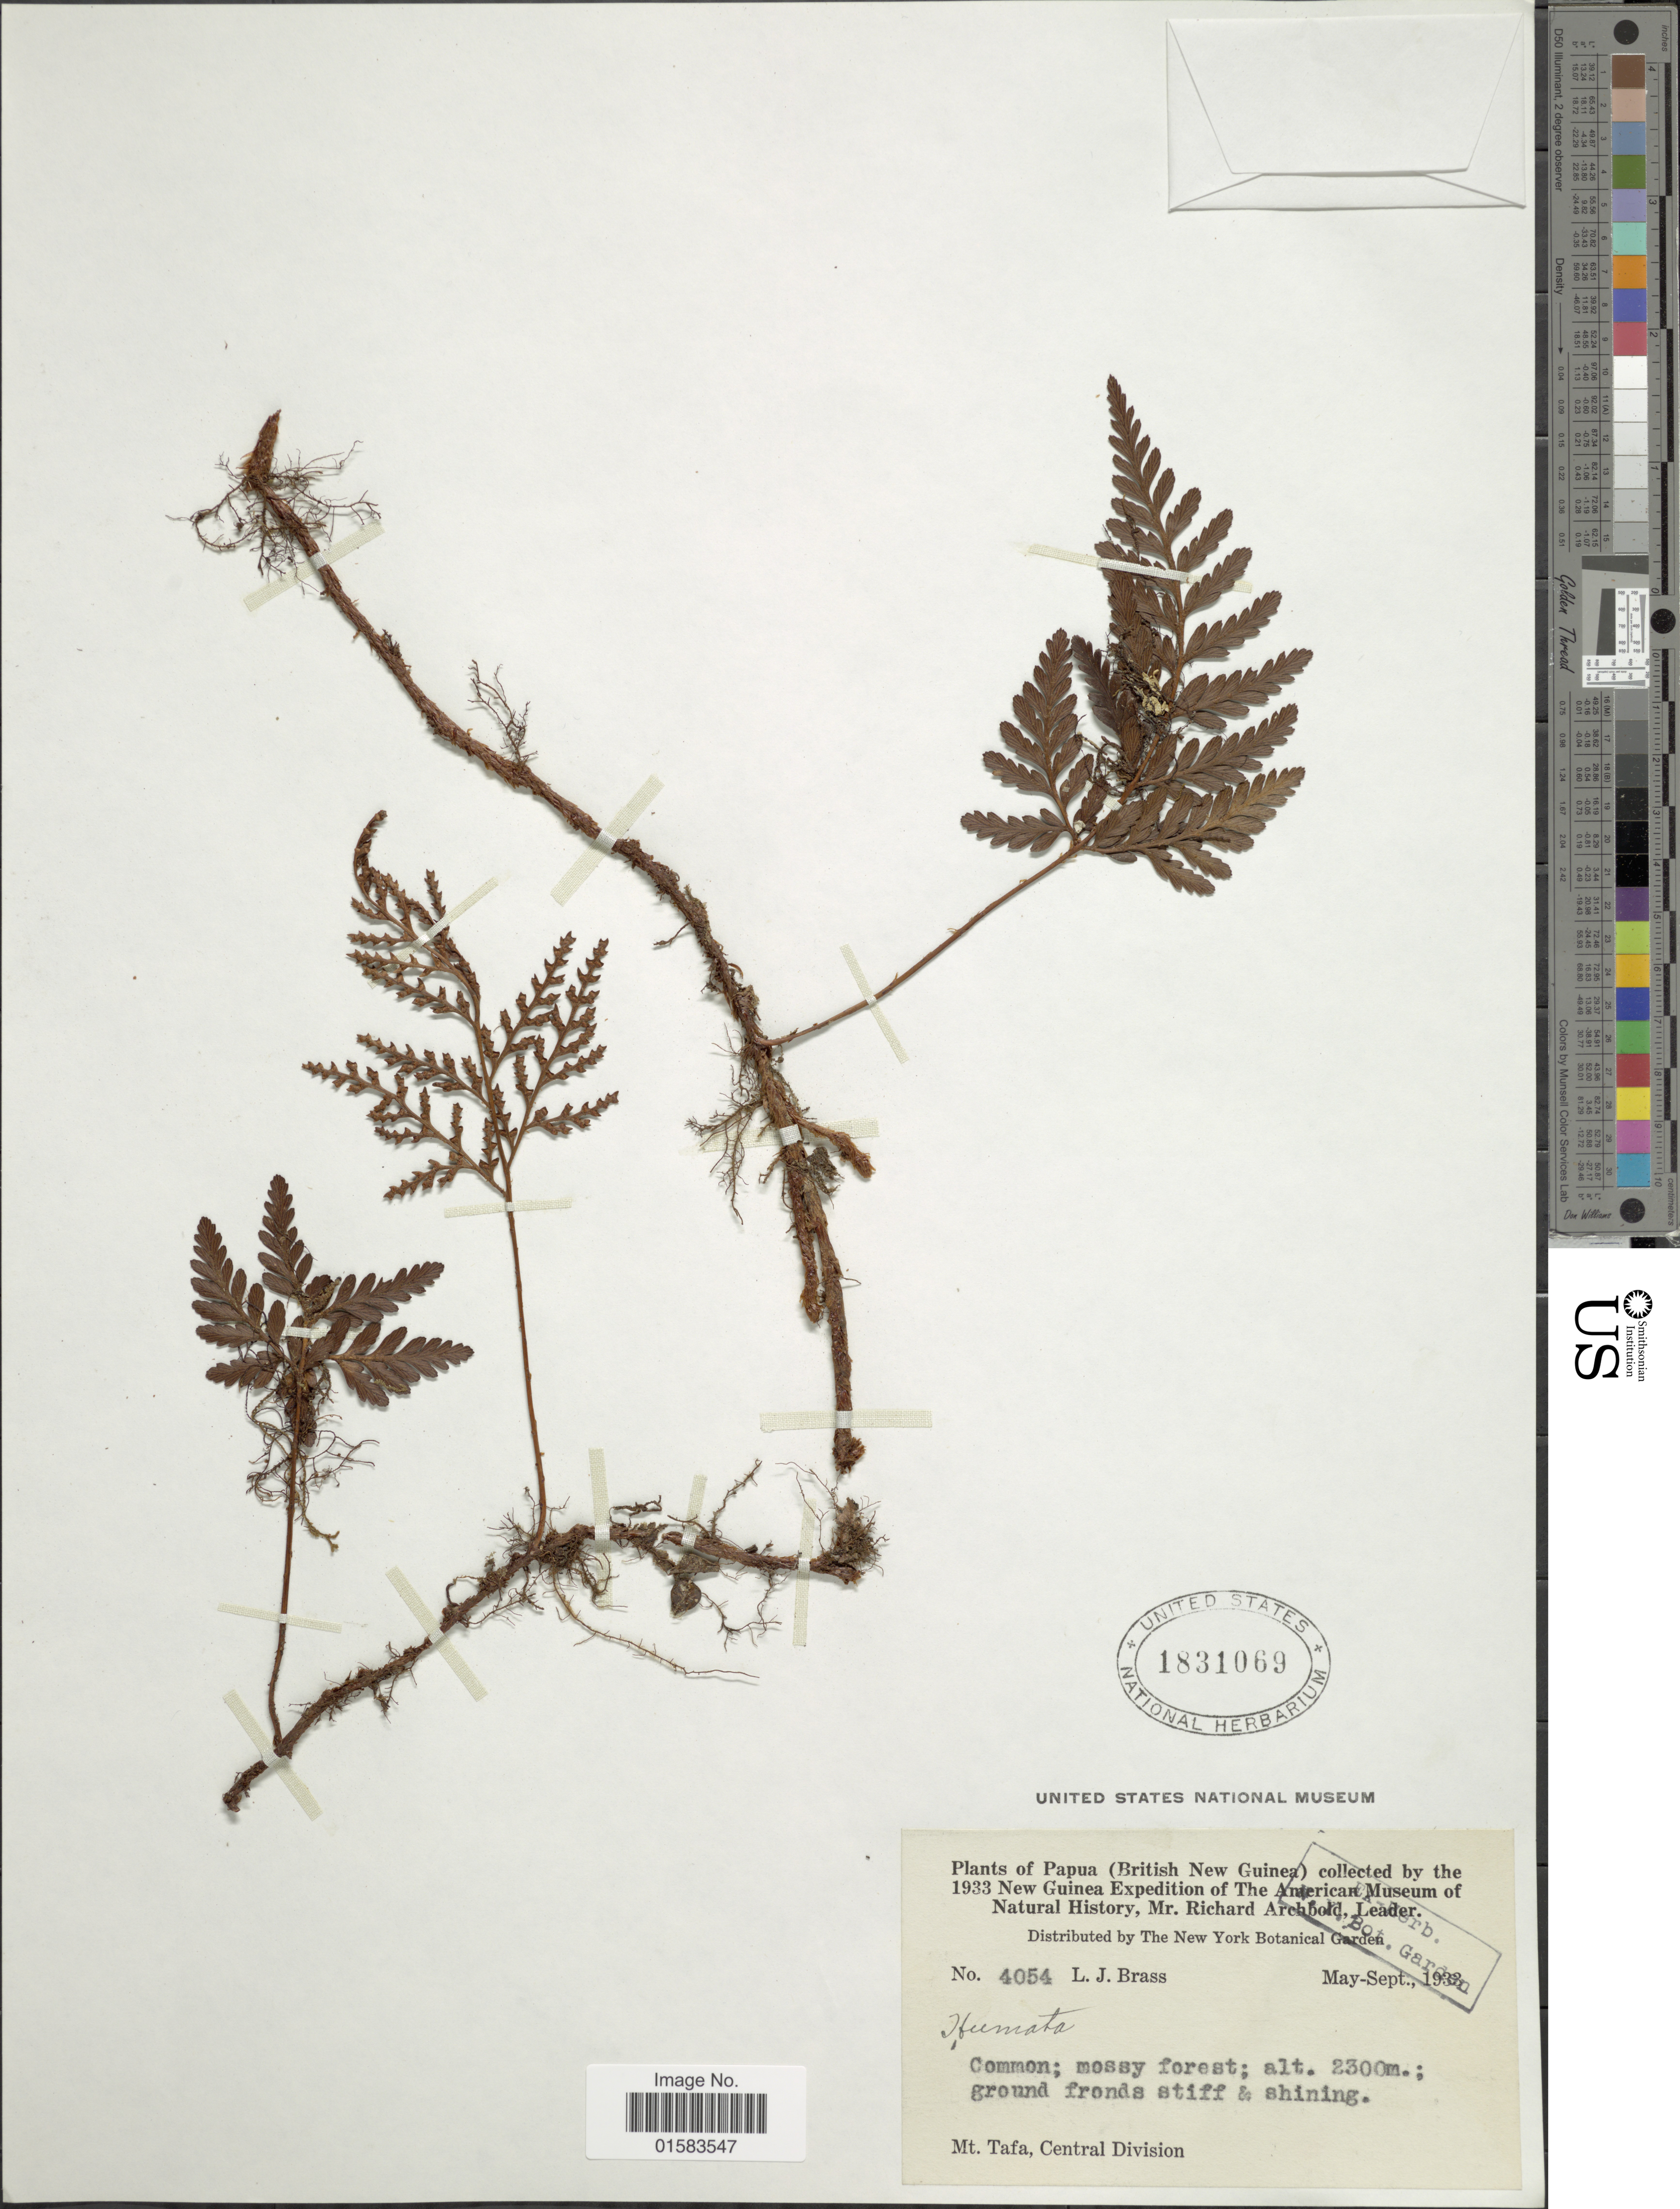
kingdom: Plantae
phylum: Tracheophyta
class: Polypodiopsida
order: Polypodiales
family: Davalliaceae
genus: Davallia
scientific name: Davallia sp.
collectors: L. J. Brass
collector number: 4054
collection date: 1932-05/1932-09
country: Papua New Guinea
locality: Mt. Tafa, Central Division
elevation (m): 2300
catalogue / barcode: US 1831069